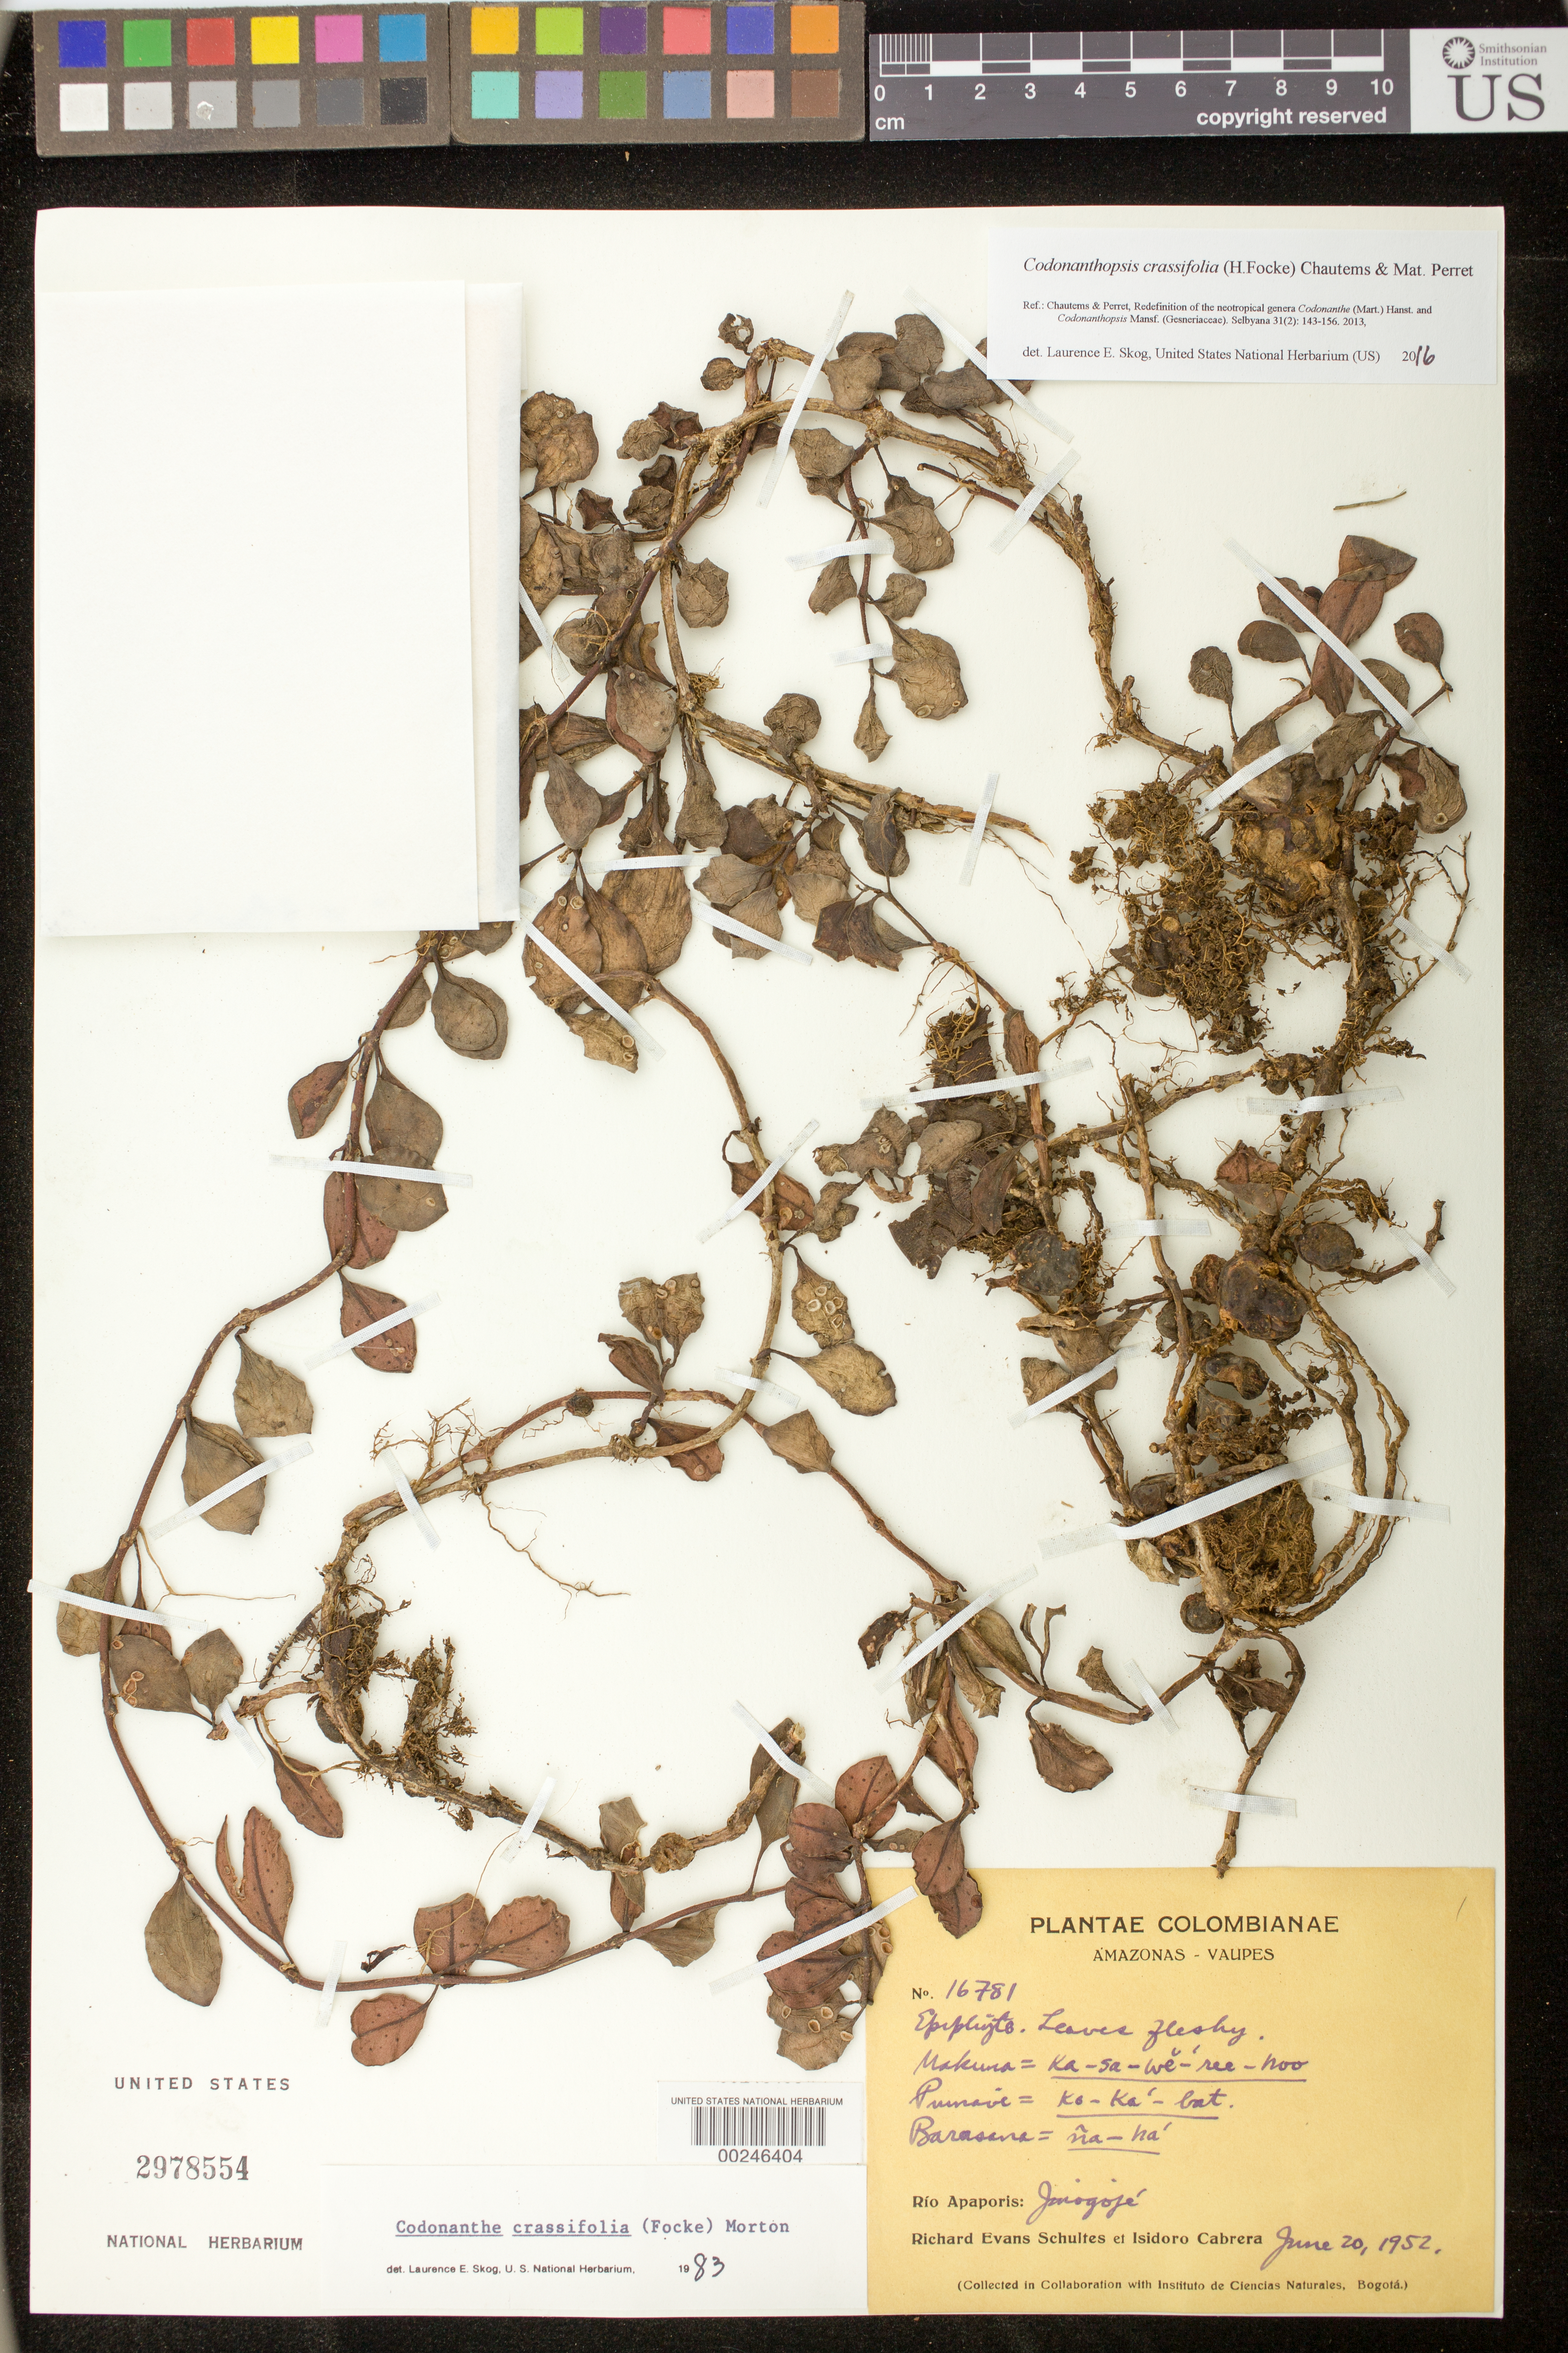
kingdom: Plantae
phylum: Tracheophyta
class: Magnoliopsida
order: Lamiales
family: Gesneriaceae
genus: Codonanthopsis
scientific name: Codonanthopsis crassifolia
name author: (H. Focke) Chautems & Mat.Perret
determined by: Skog, Laurence E.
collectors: R. E. Schultes & I. Cabrera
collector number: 16781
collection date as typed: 20 Jun 1952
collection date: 1952-06-20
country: Colombia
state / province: Amazônas / Vaupés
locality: Rio Apaporis, Jinogoje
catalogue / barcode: US 2978554